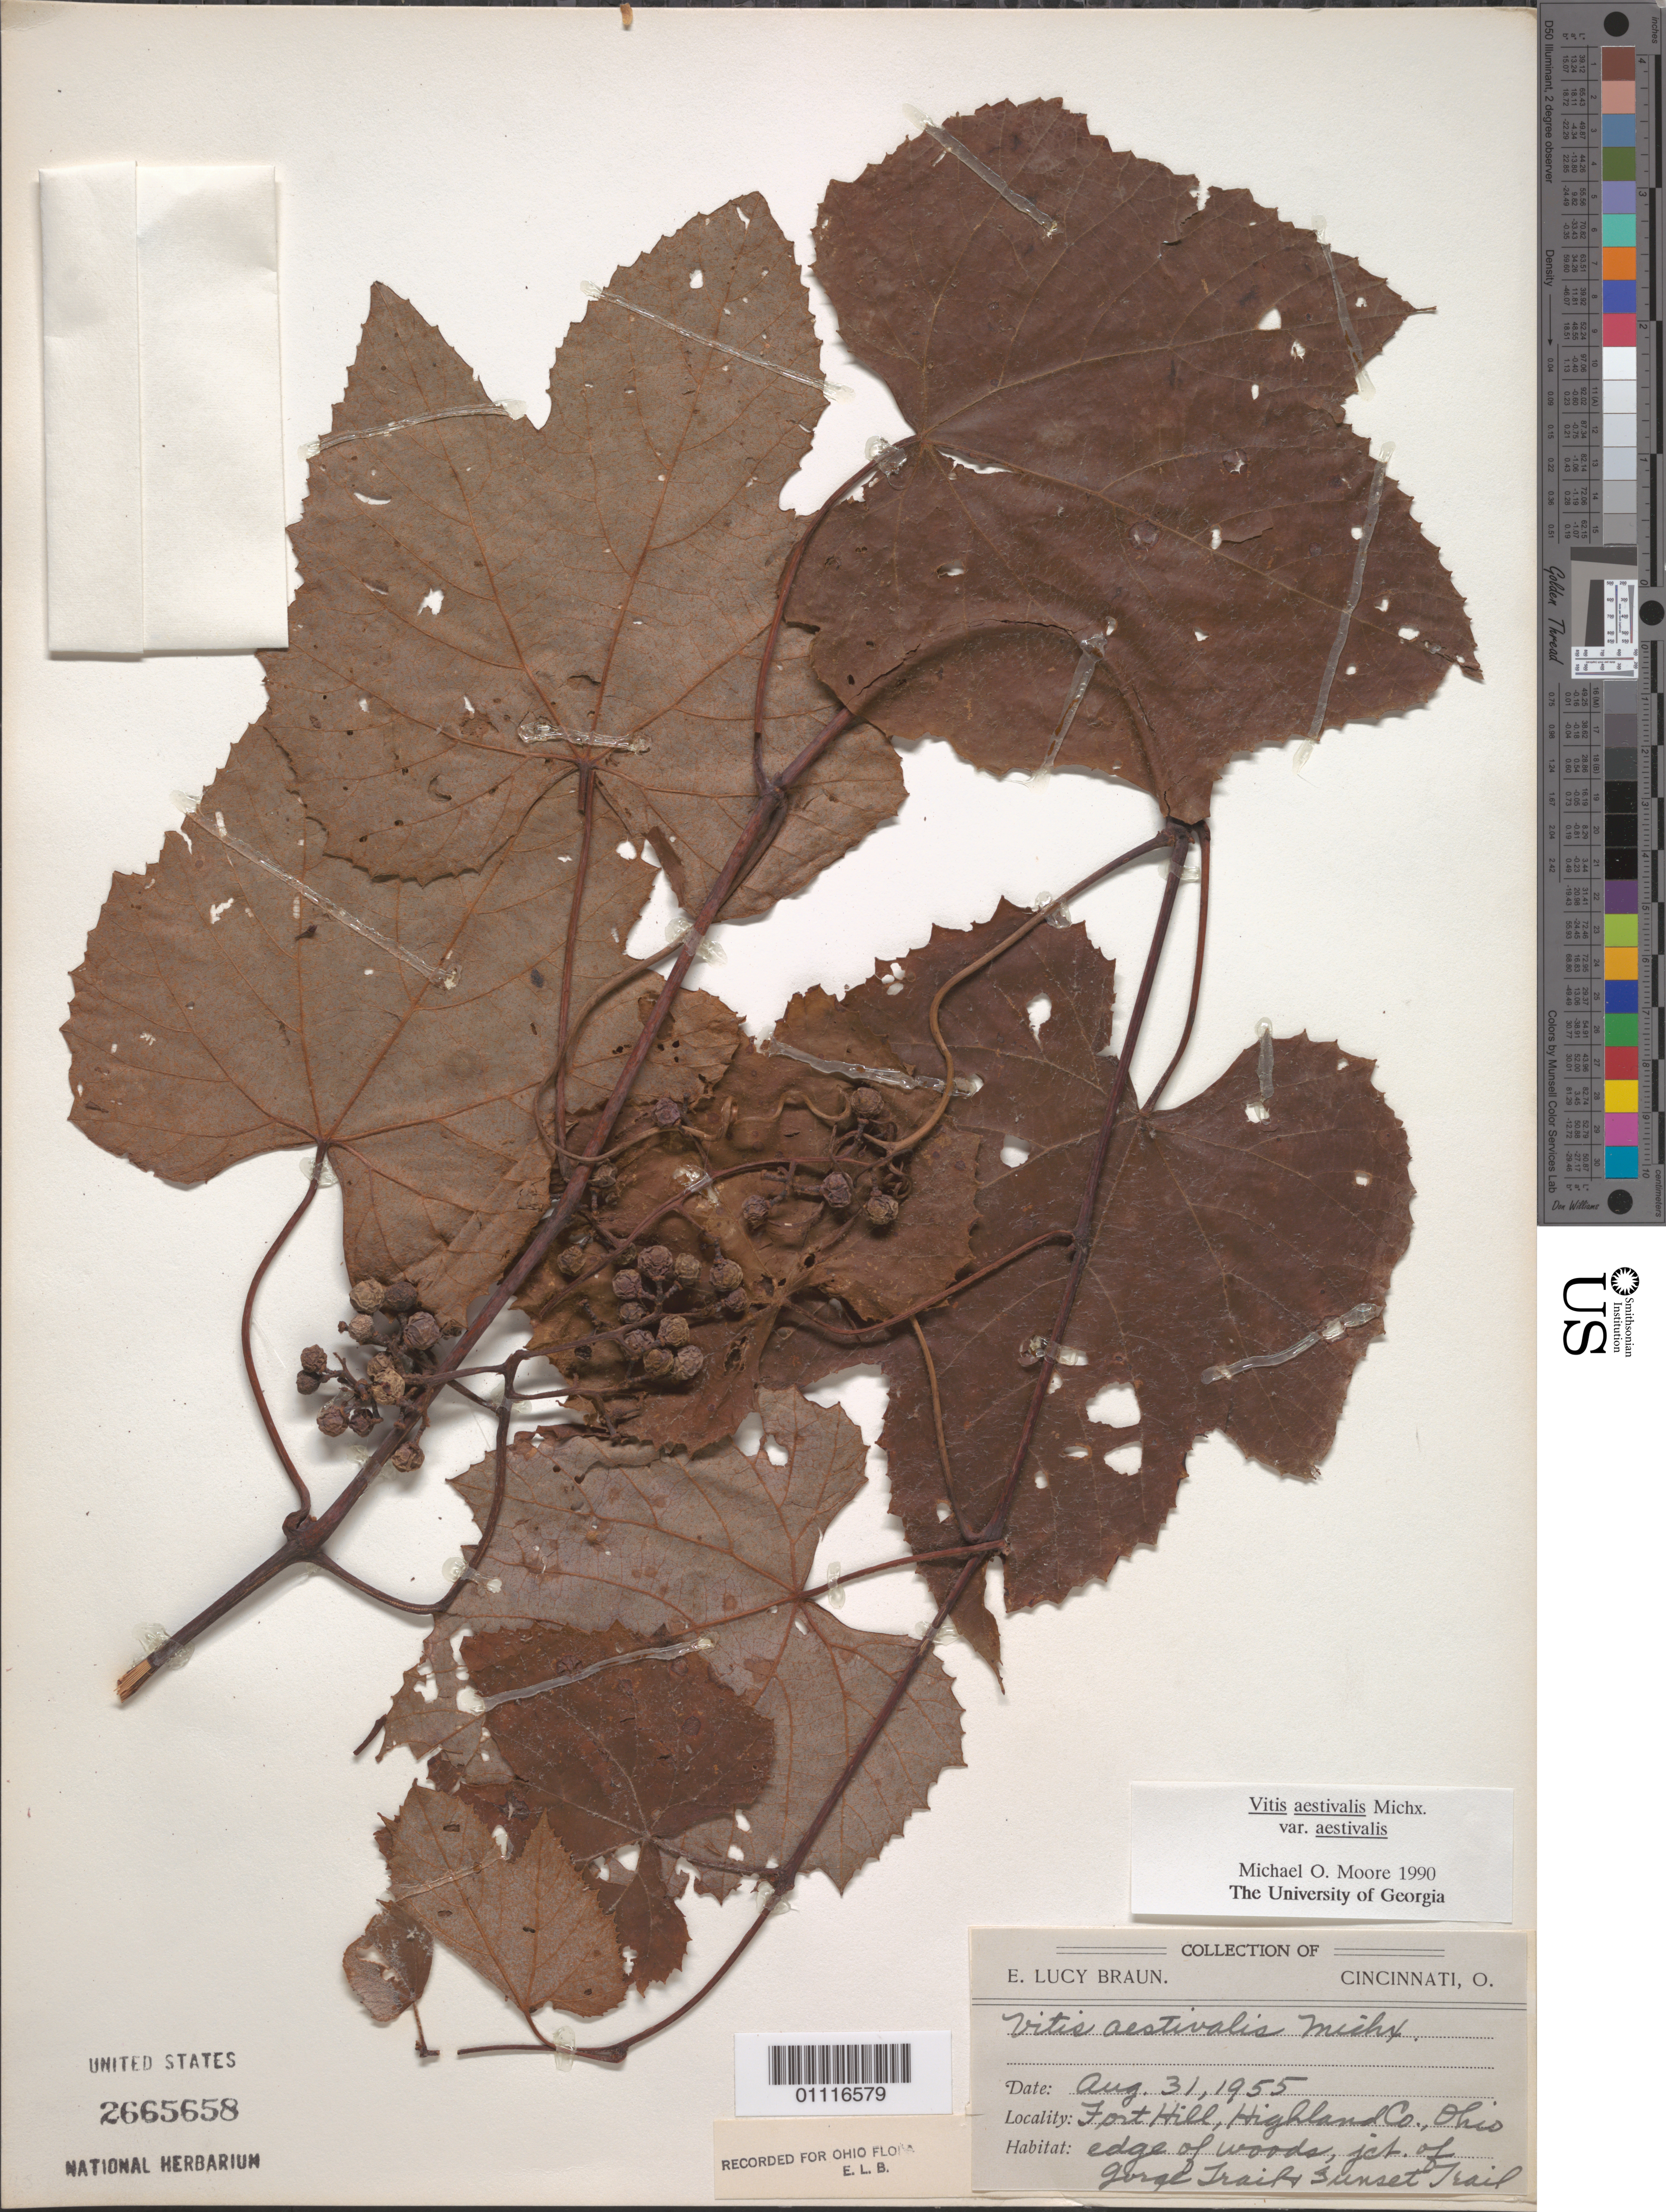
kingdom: Plantae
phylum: Tracheophyta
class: Magnoliopsida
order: Vitales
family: Vitaceae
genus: Vitis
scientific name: Vitis aestivalis var. aestivalis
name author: Michx.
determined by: Moore, M. O.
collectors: E. L. Braun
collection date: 1955-08-31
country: United States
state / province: Ohio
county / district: Highland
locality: Fort Hill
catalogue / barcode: US 2665658